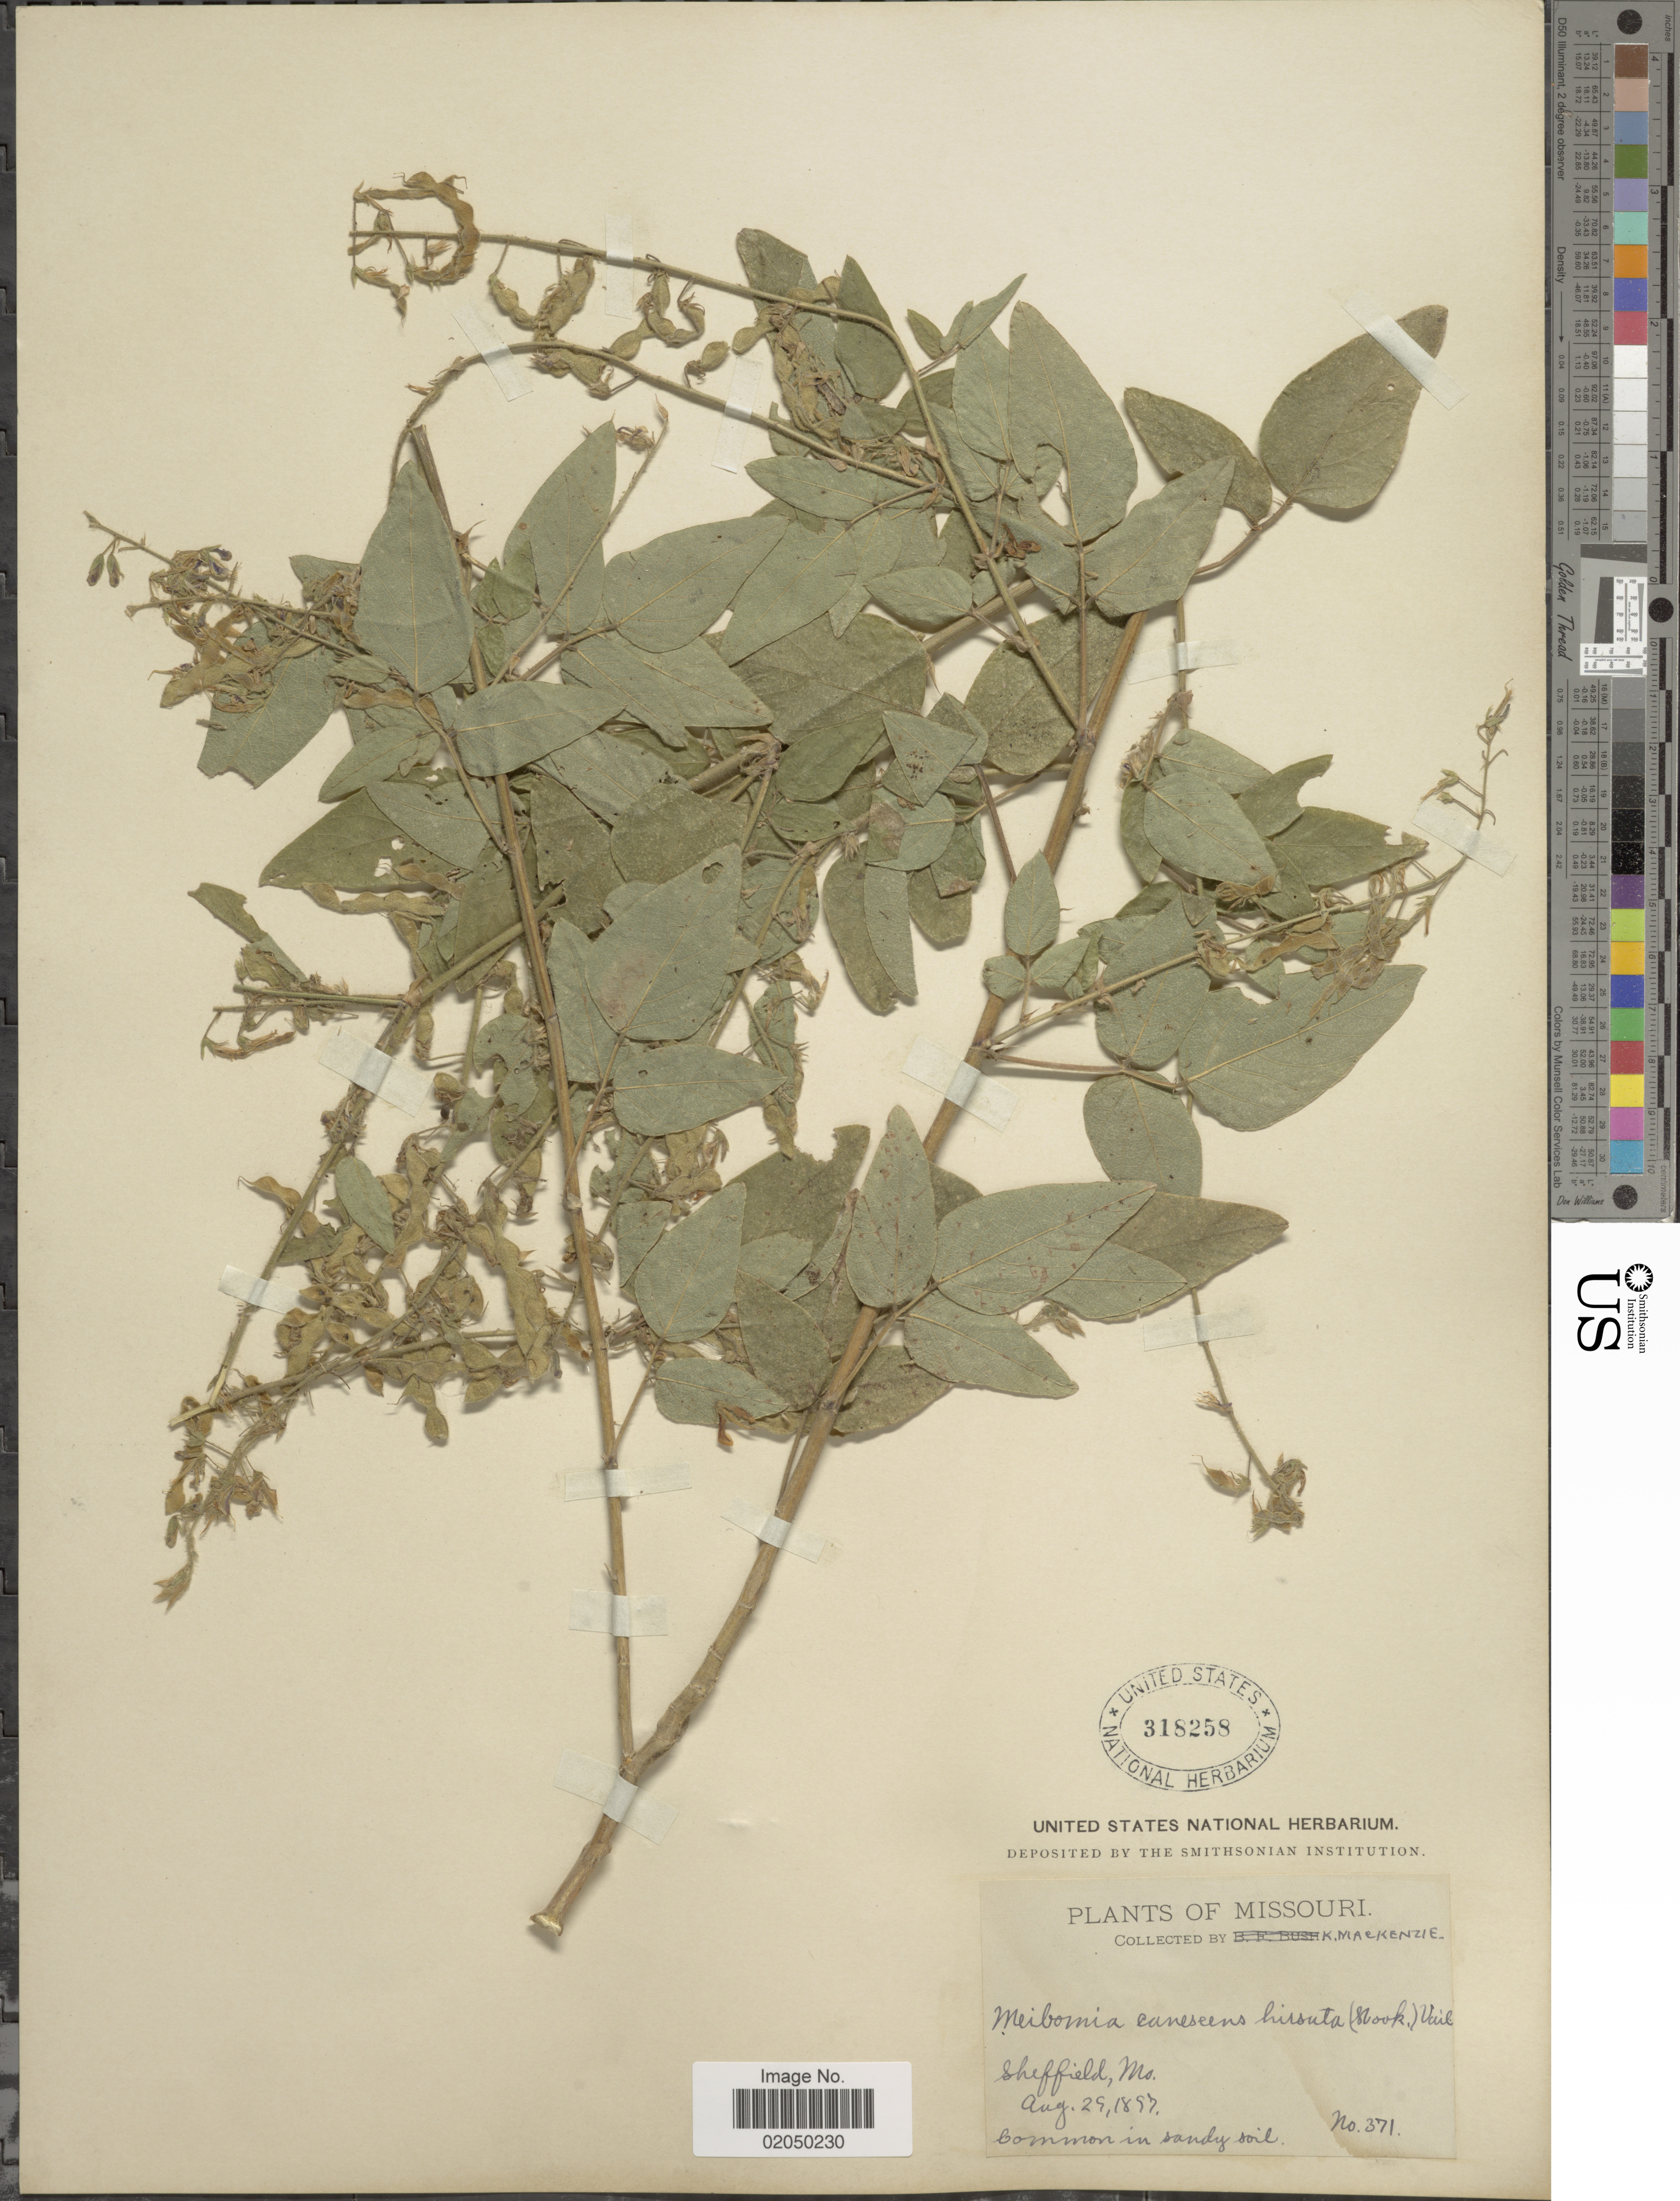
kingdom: Plantae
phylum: Tracheophyta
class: Magnoliopsida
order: Fabales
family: Fabaceae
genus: Desmodium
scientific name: Desmodium canescens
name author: (L.) DC.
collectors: K. K. Mackenzie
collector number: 371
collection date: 1897-08-29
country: United States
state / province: Missouri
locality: Sheffield, Mo.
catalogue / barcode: US 318258